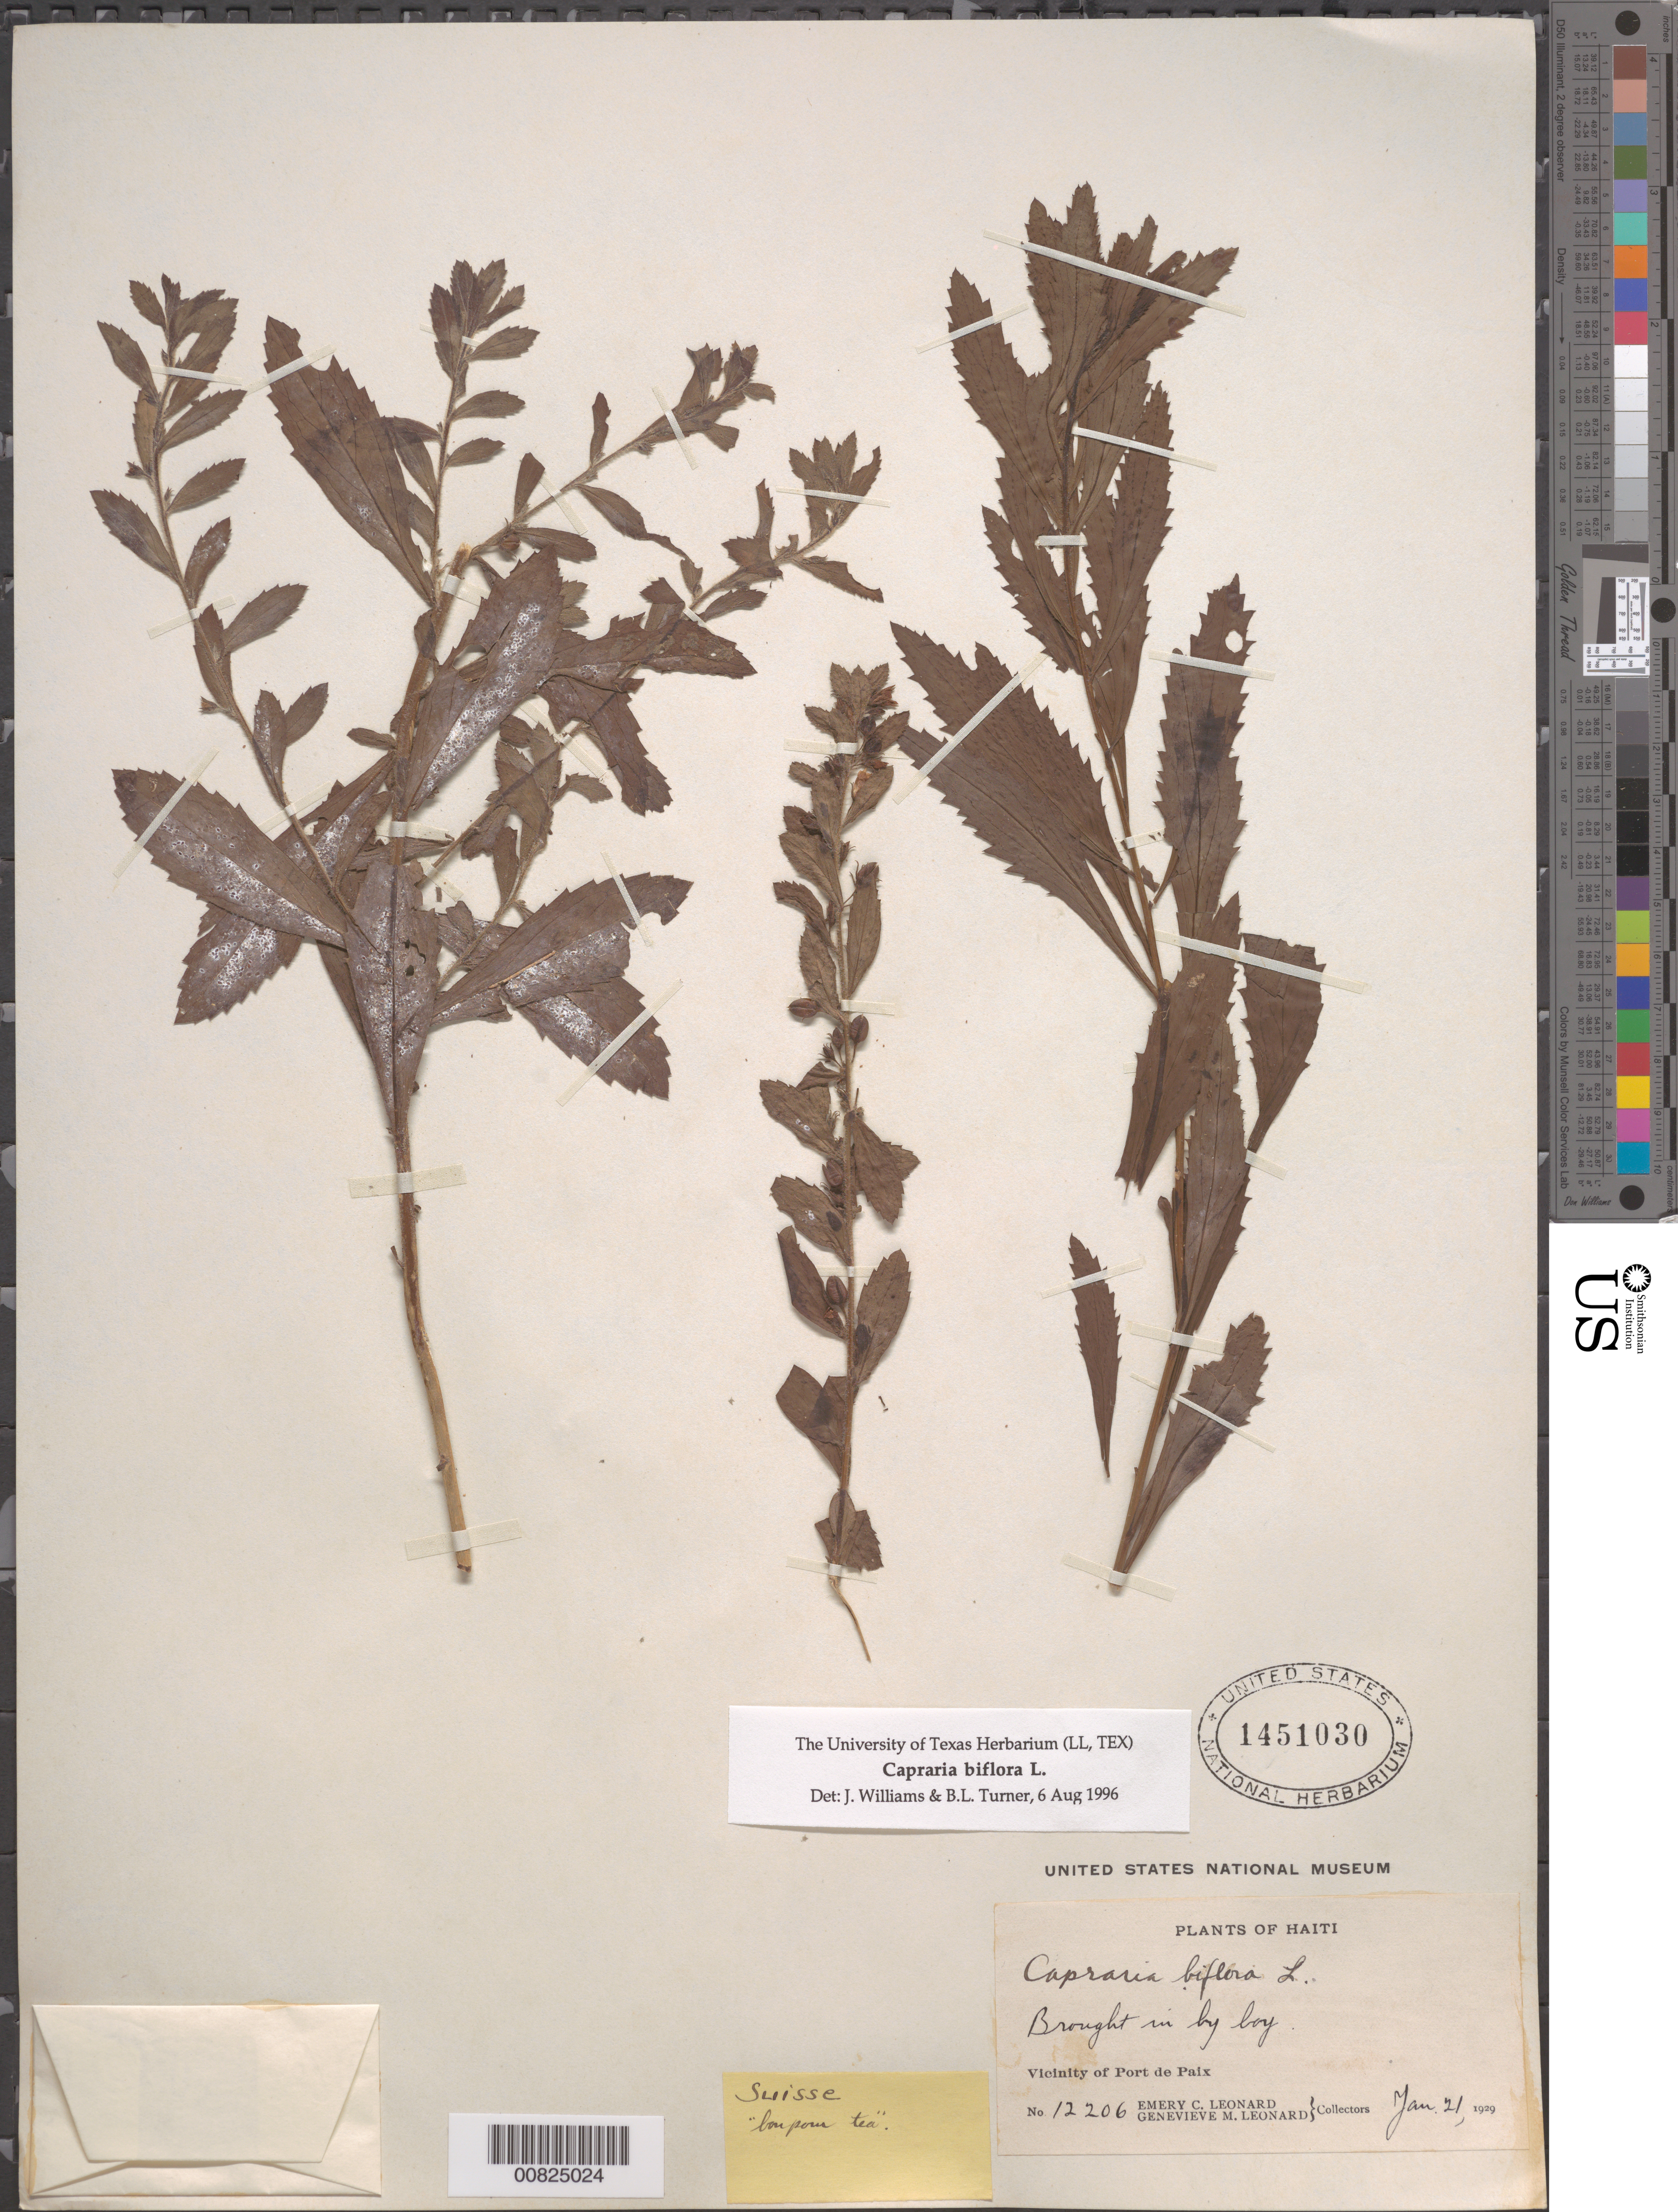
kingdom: Plantae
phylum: Tracheophyta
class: Magnoliopsida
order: Lamiales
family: Scrophulariaceae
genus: Capraria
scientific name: Capraria biflora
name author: L.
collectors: E. C. Leonard & G. M. Leonard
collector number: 12206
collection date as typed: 21 Jan 1929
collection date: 1929-01-21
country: Haiti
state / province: Nord-Ouest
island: Hispaniola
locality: Vicinity of Port de Paix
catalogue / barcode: US 1451030